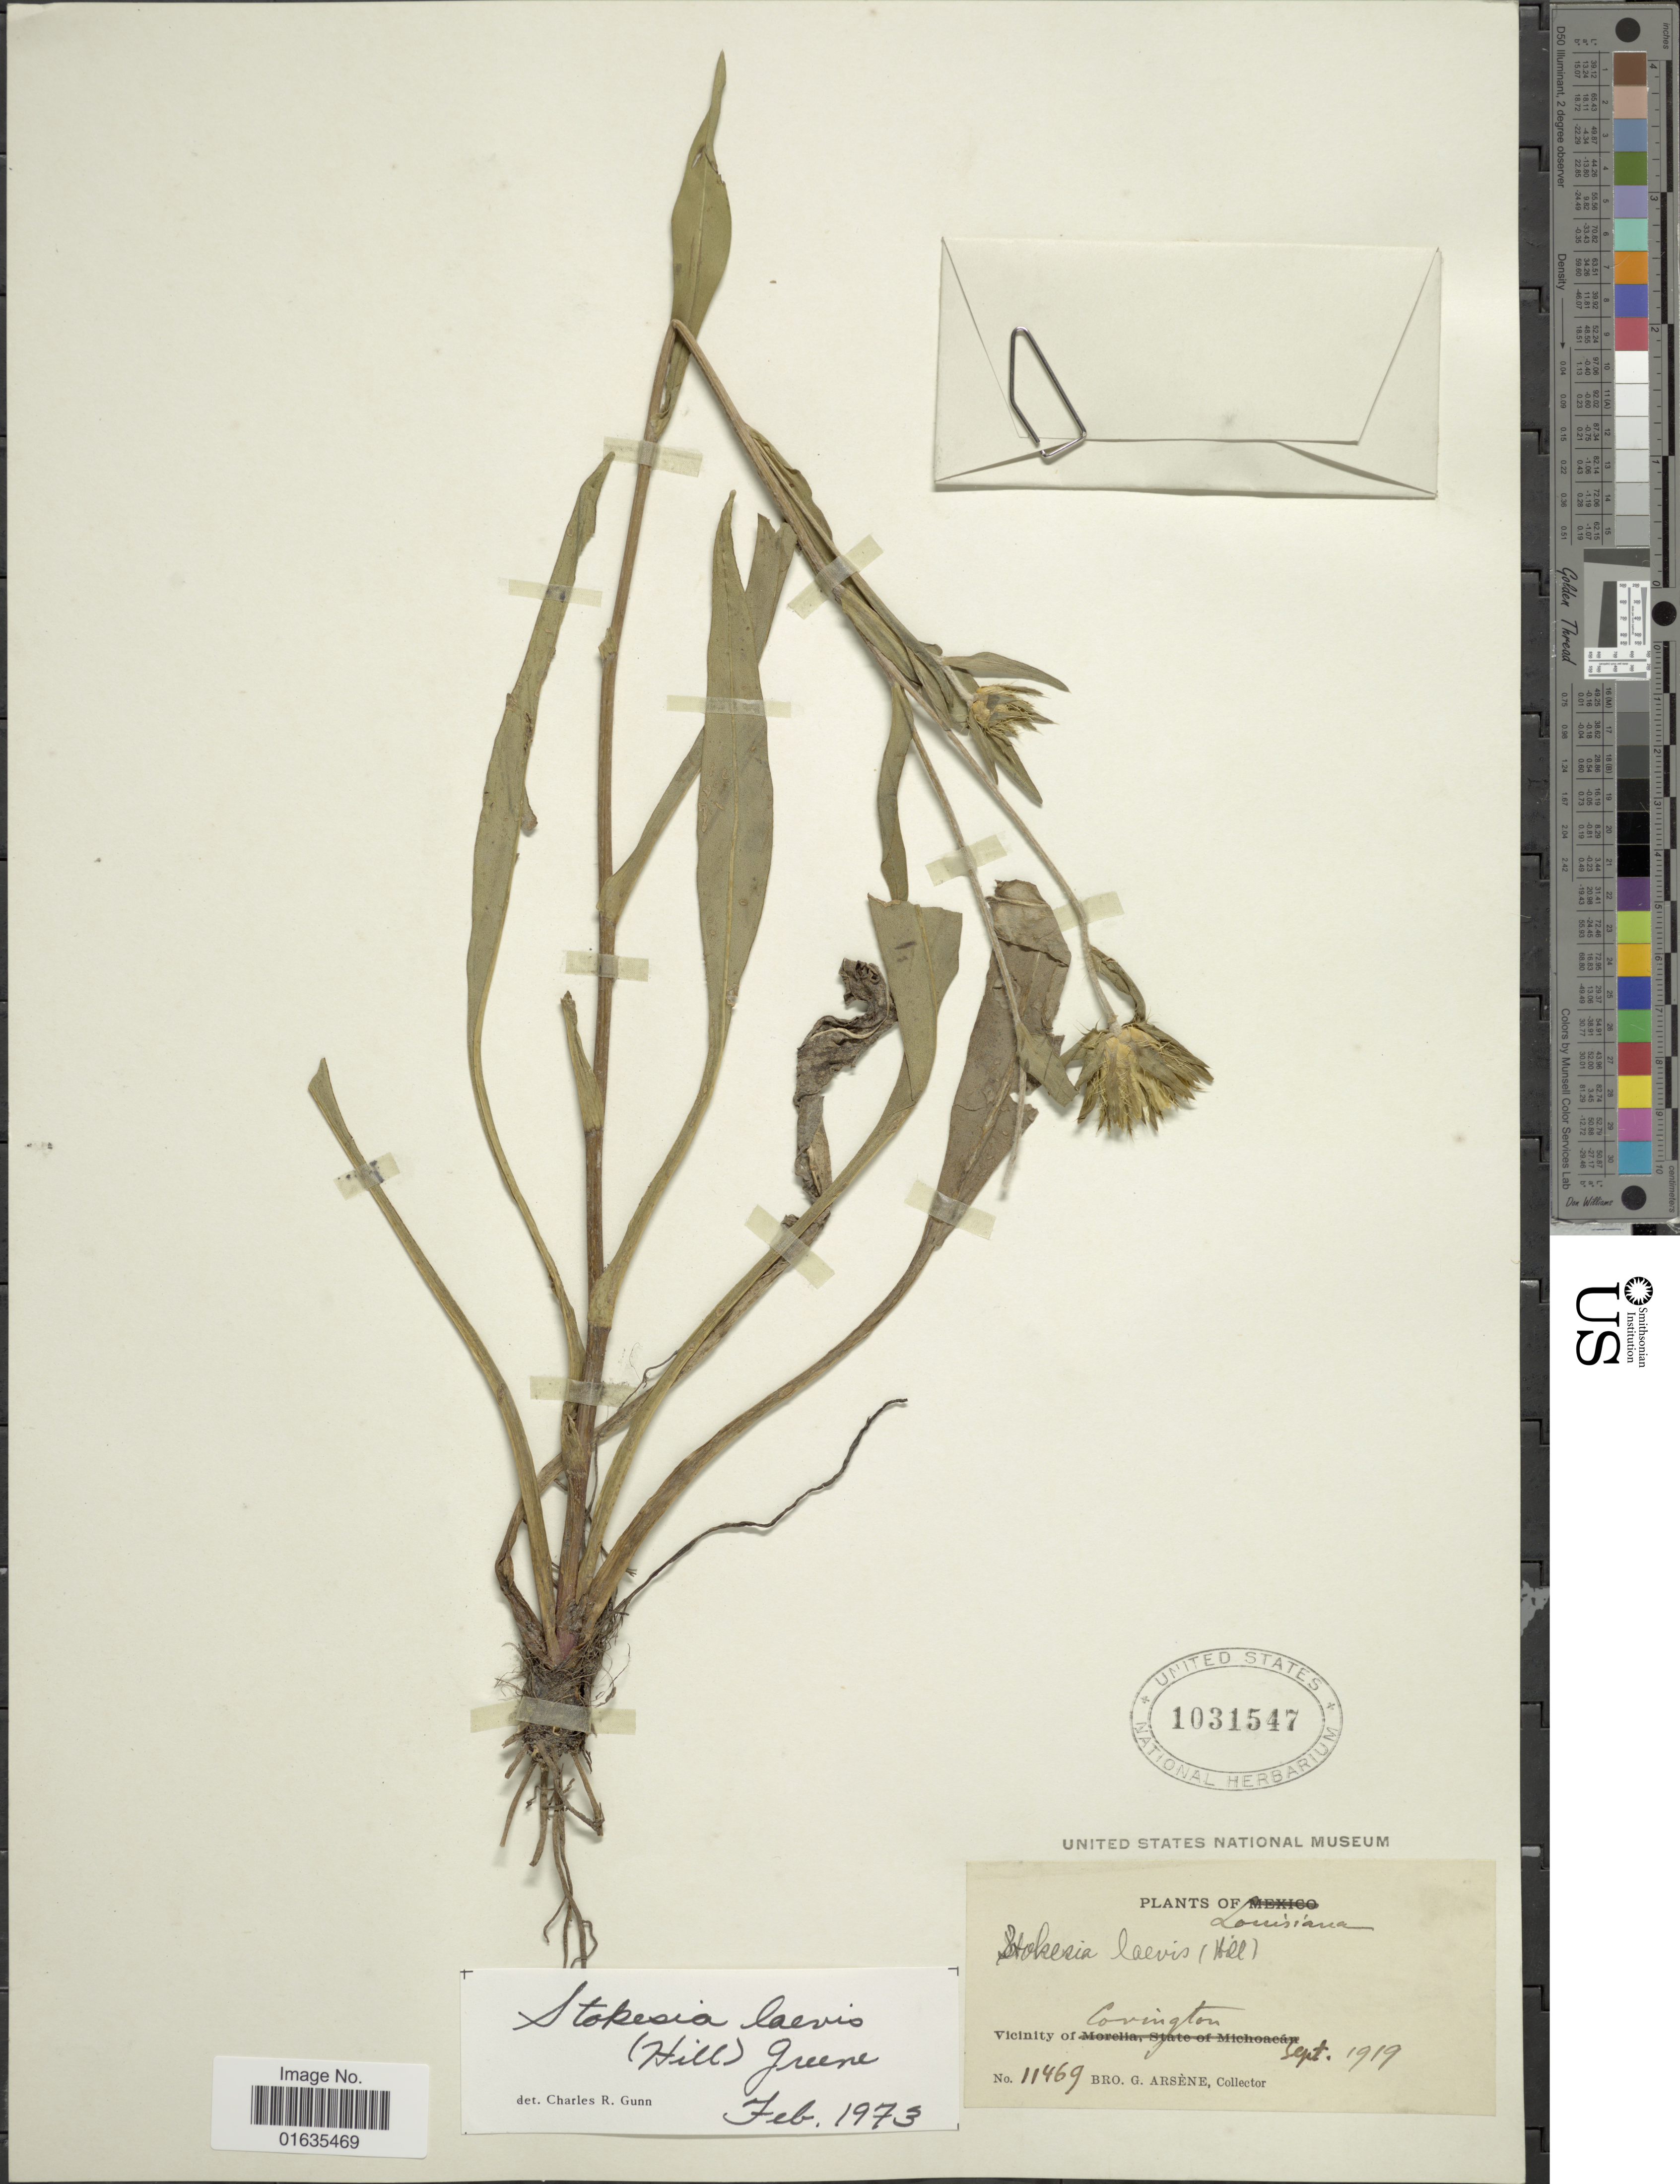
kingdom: Plantae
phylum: Tracheophyta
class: Magnoliopsida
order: Asterales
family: Asteraceae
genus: Stokesia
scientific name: Stokesia laevis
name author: (Hill) Greene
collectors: Bro. G. Arsène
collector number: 11469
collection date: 1919-09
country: United States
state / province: Louisiana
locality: Vicinity of Covington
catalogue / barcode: US 1031547